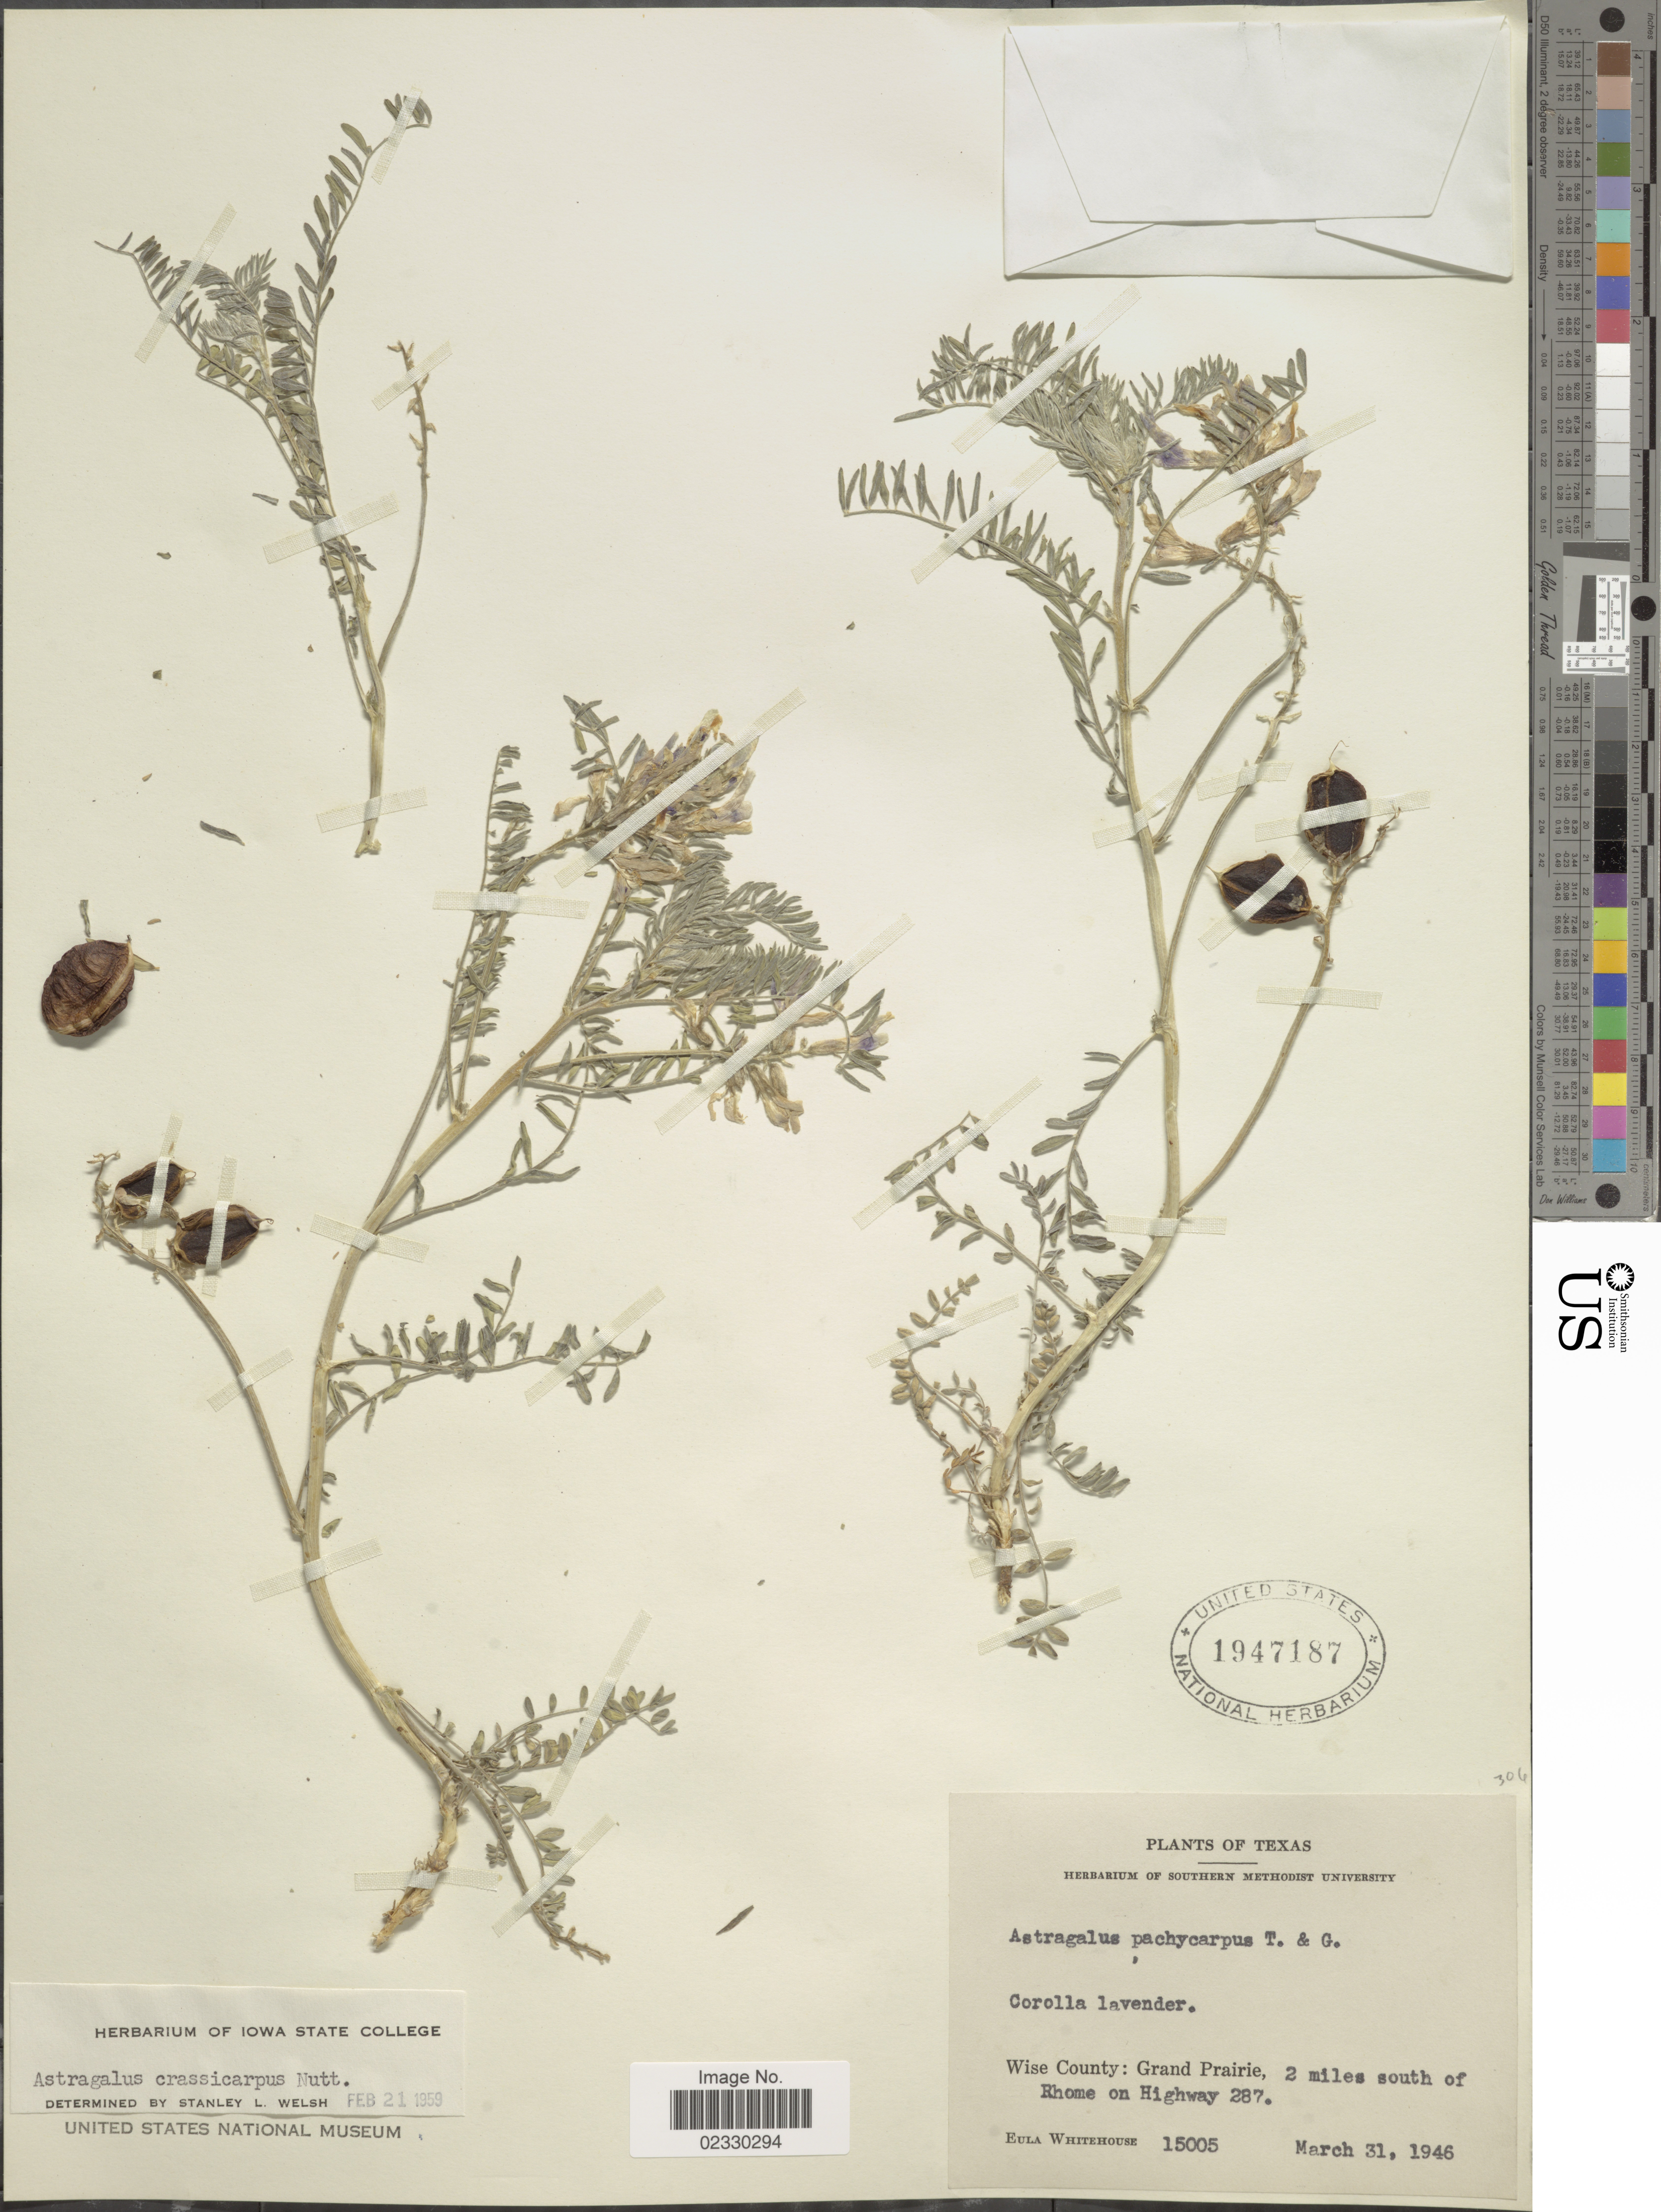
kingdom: Plantae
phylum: Tracheophyta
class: Magnoliopsida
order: Fabales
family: Fabaceae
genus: Astragalus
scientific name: Astragalus crassicarpus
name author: Nutt.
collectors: E. Whitehouse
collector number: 15005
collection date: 1946-03-31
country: United States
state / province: Texas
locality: Wise County: Grand Prairie, 2 miles south of Rhome on Highway 287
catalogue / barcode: US 1947187